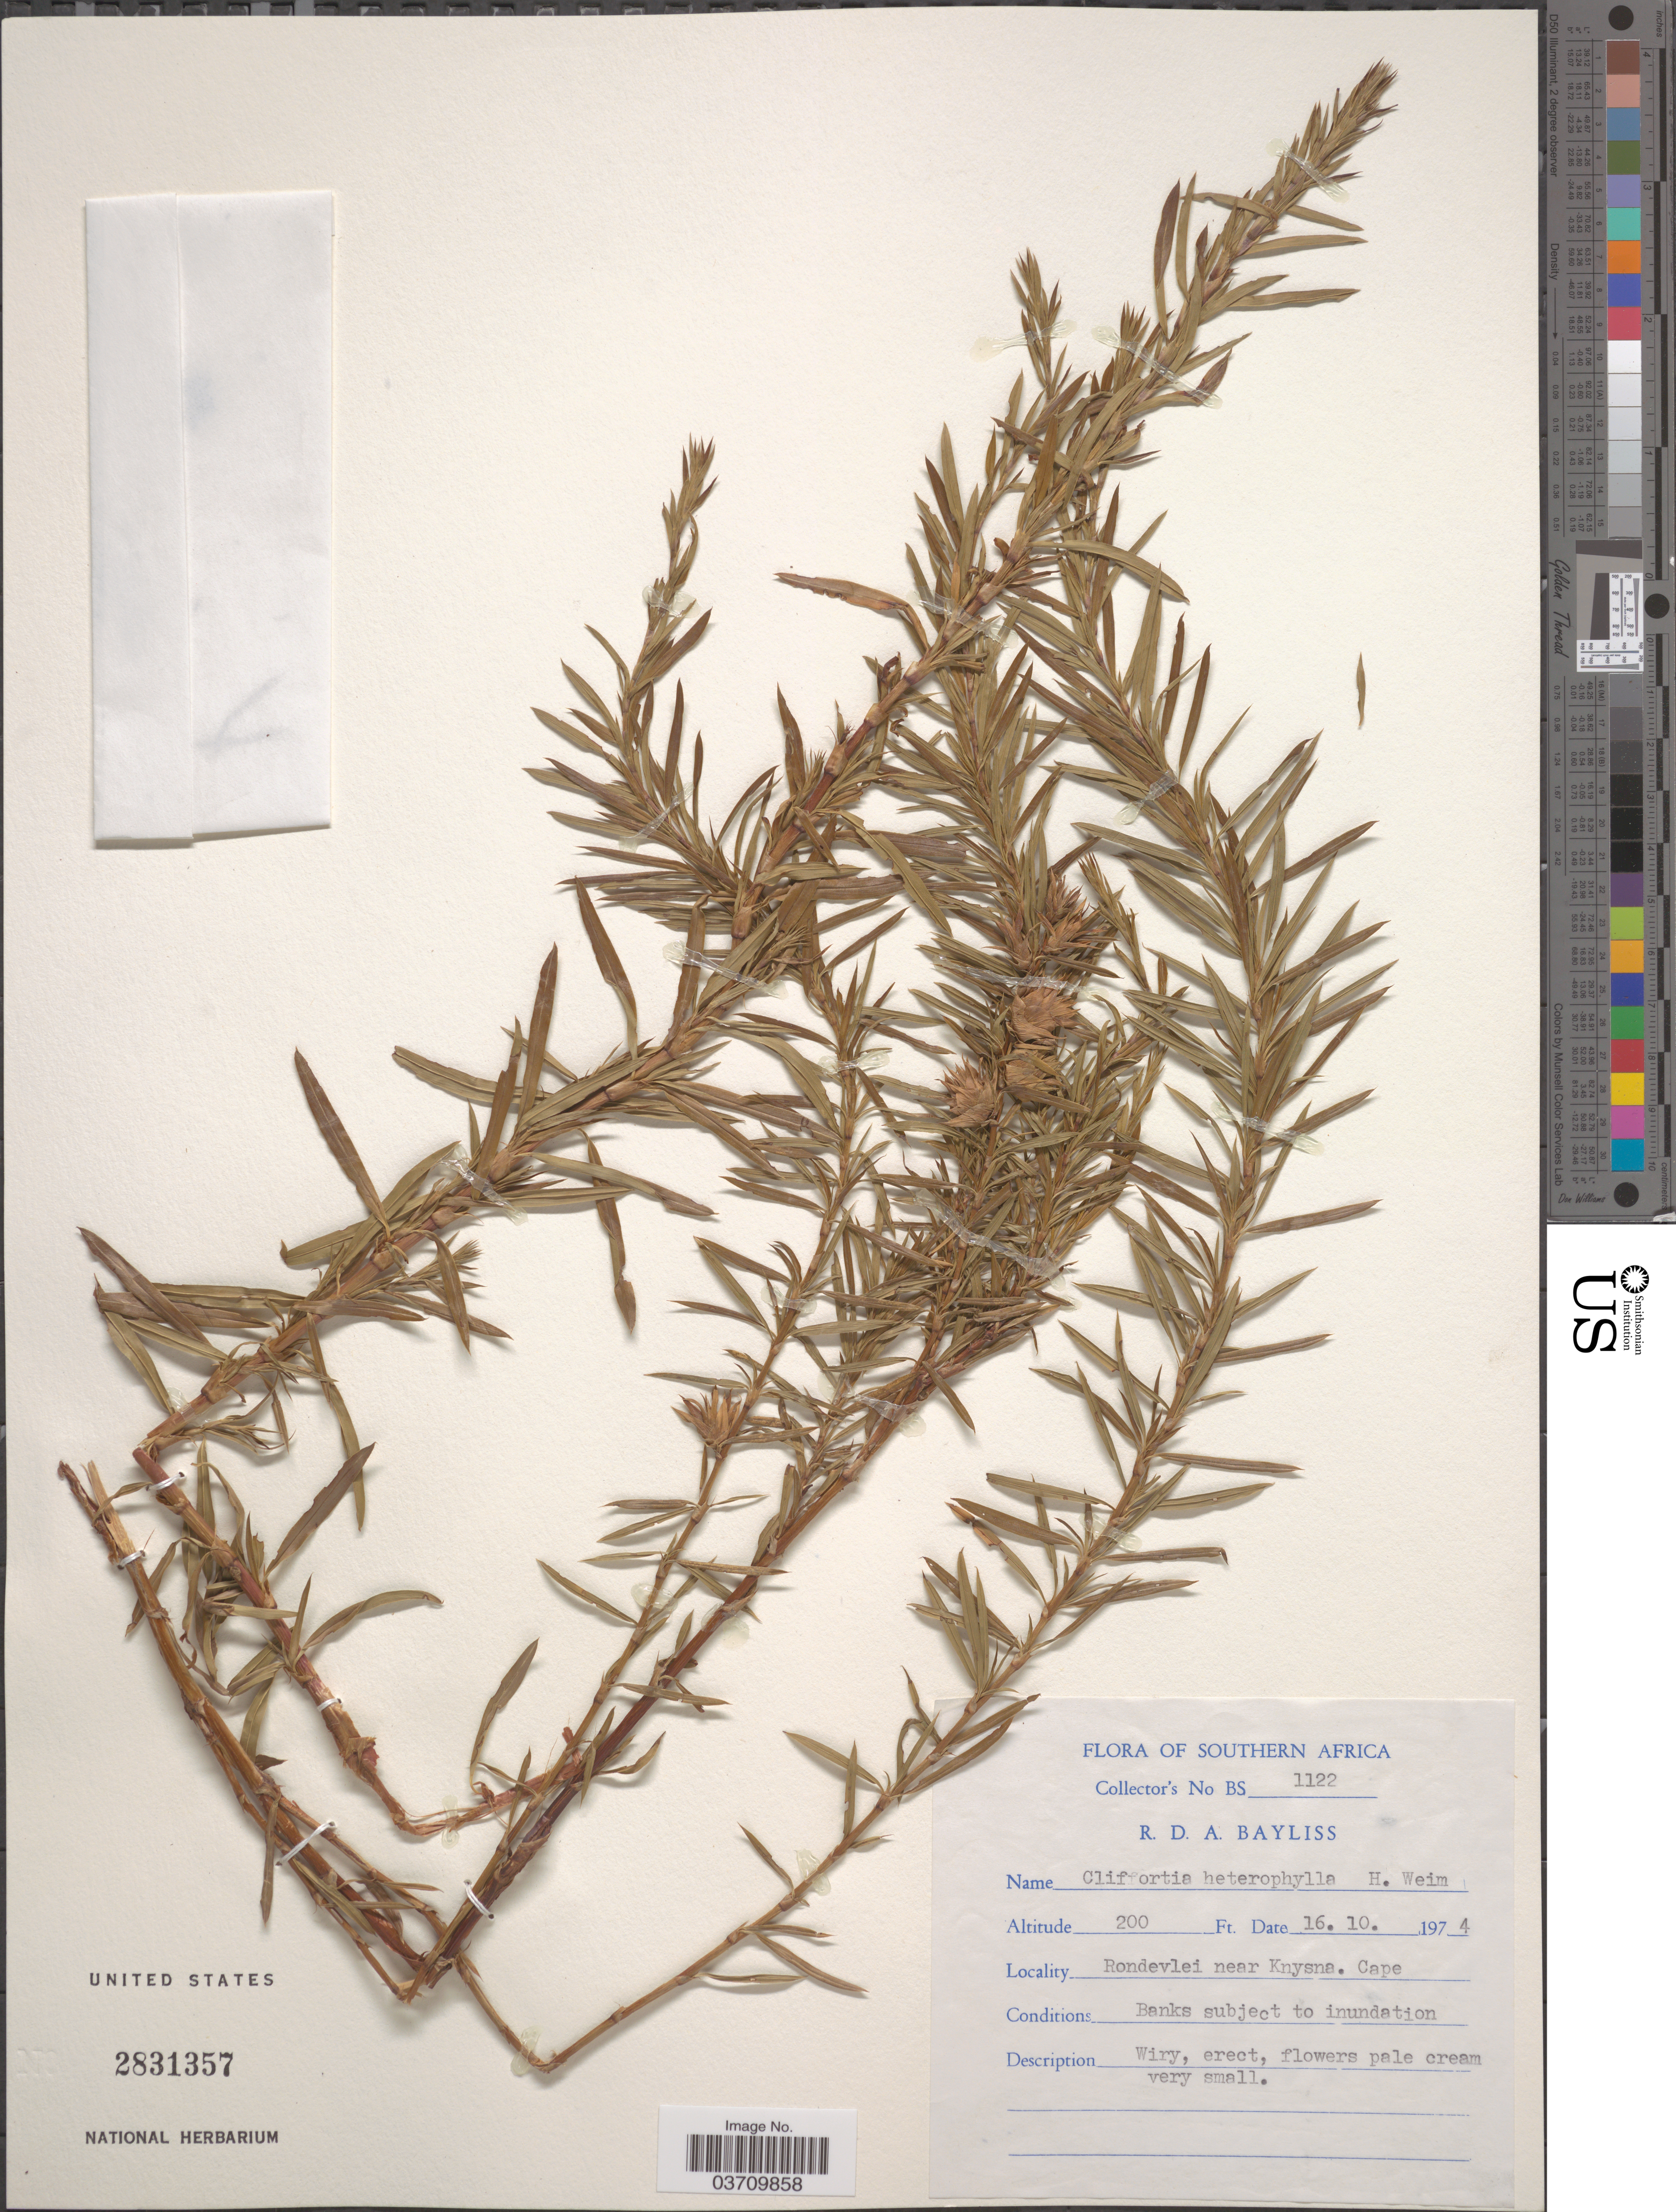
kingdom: Plantae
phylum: Tracheophyta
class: Magnoliopsida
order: Rosales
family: Rosaceae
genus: Cliffortia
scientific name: Cliffortia heterophylla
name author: Weim.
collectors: R. Bayliss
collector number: BS1122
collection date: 1974-10-16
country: South Africa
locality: Southern Africa. Rondevlei near Knysna. Cape.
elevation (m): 61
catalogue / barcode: US 2831357